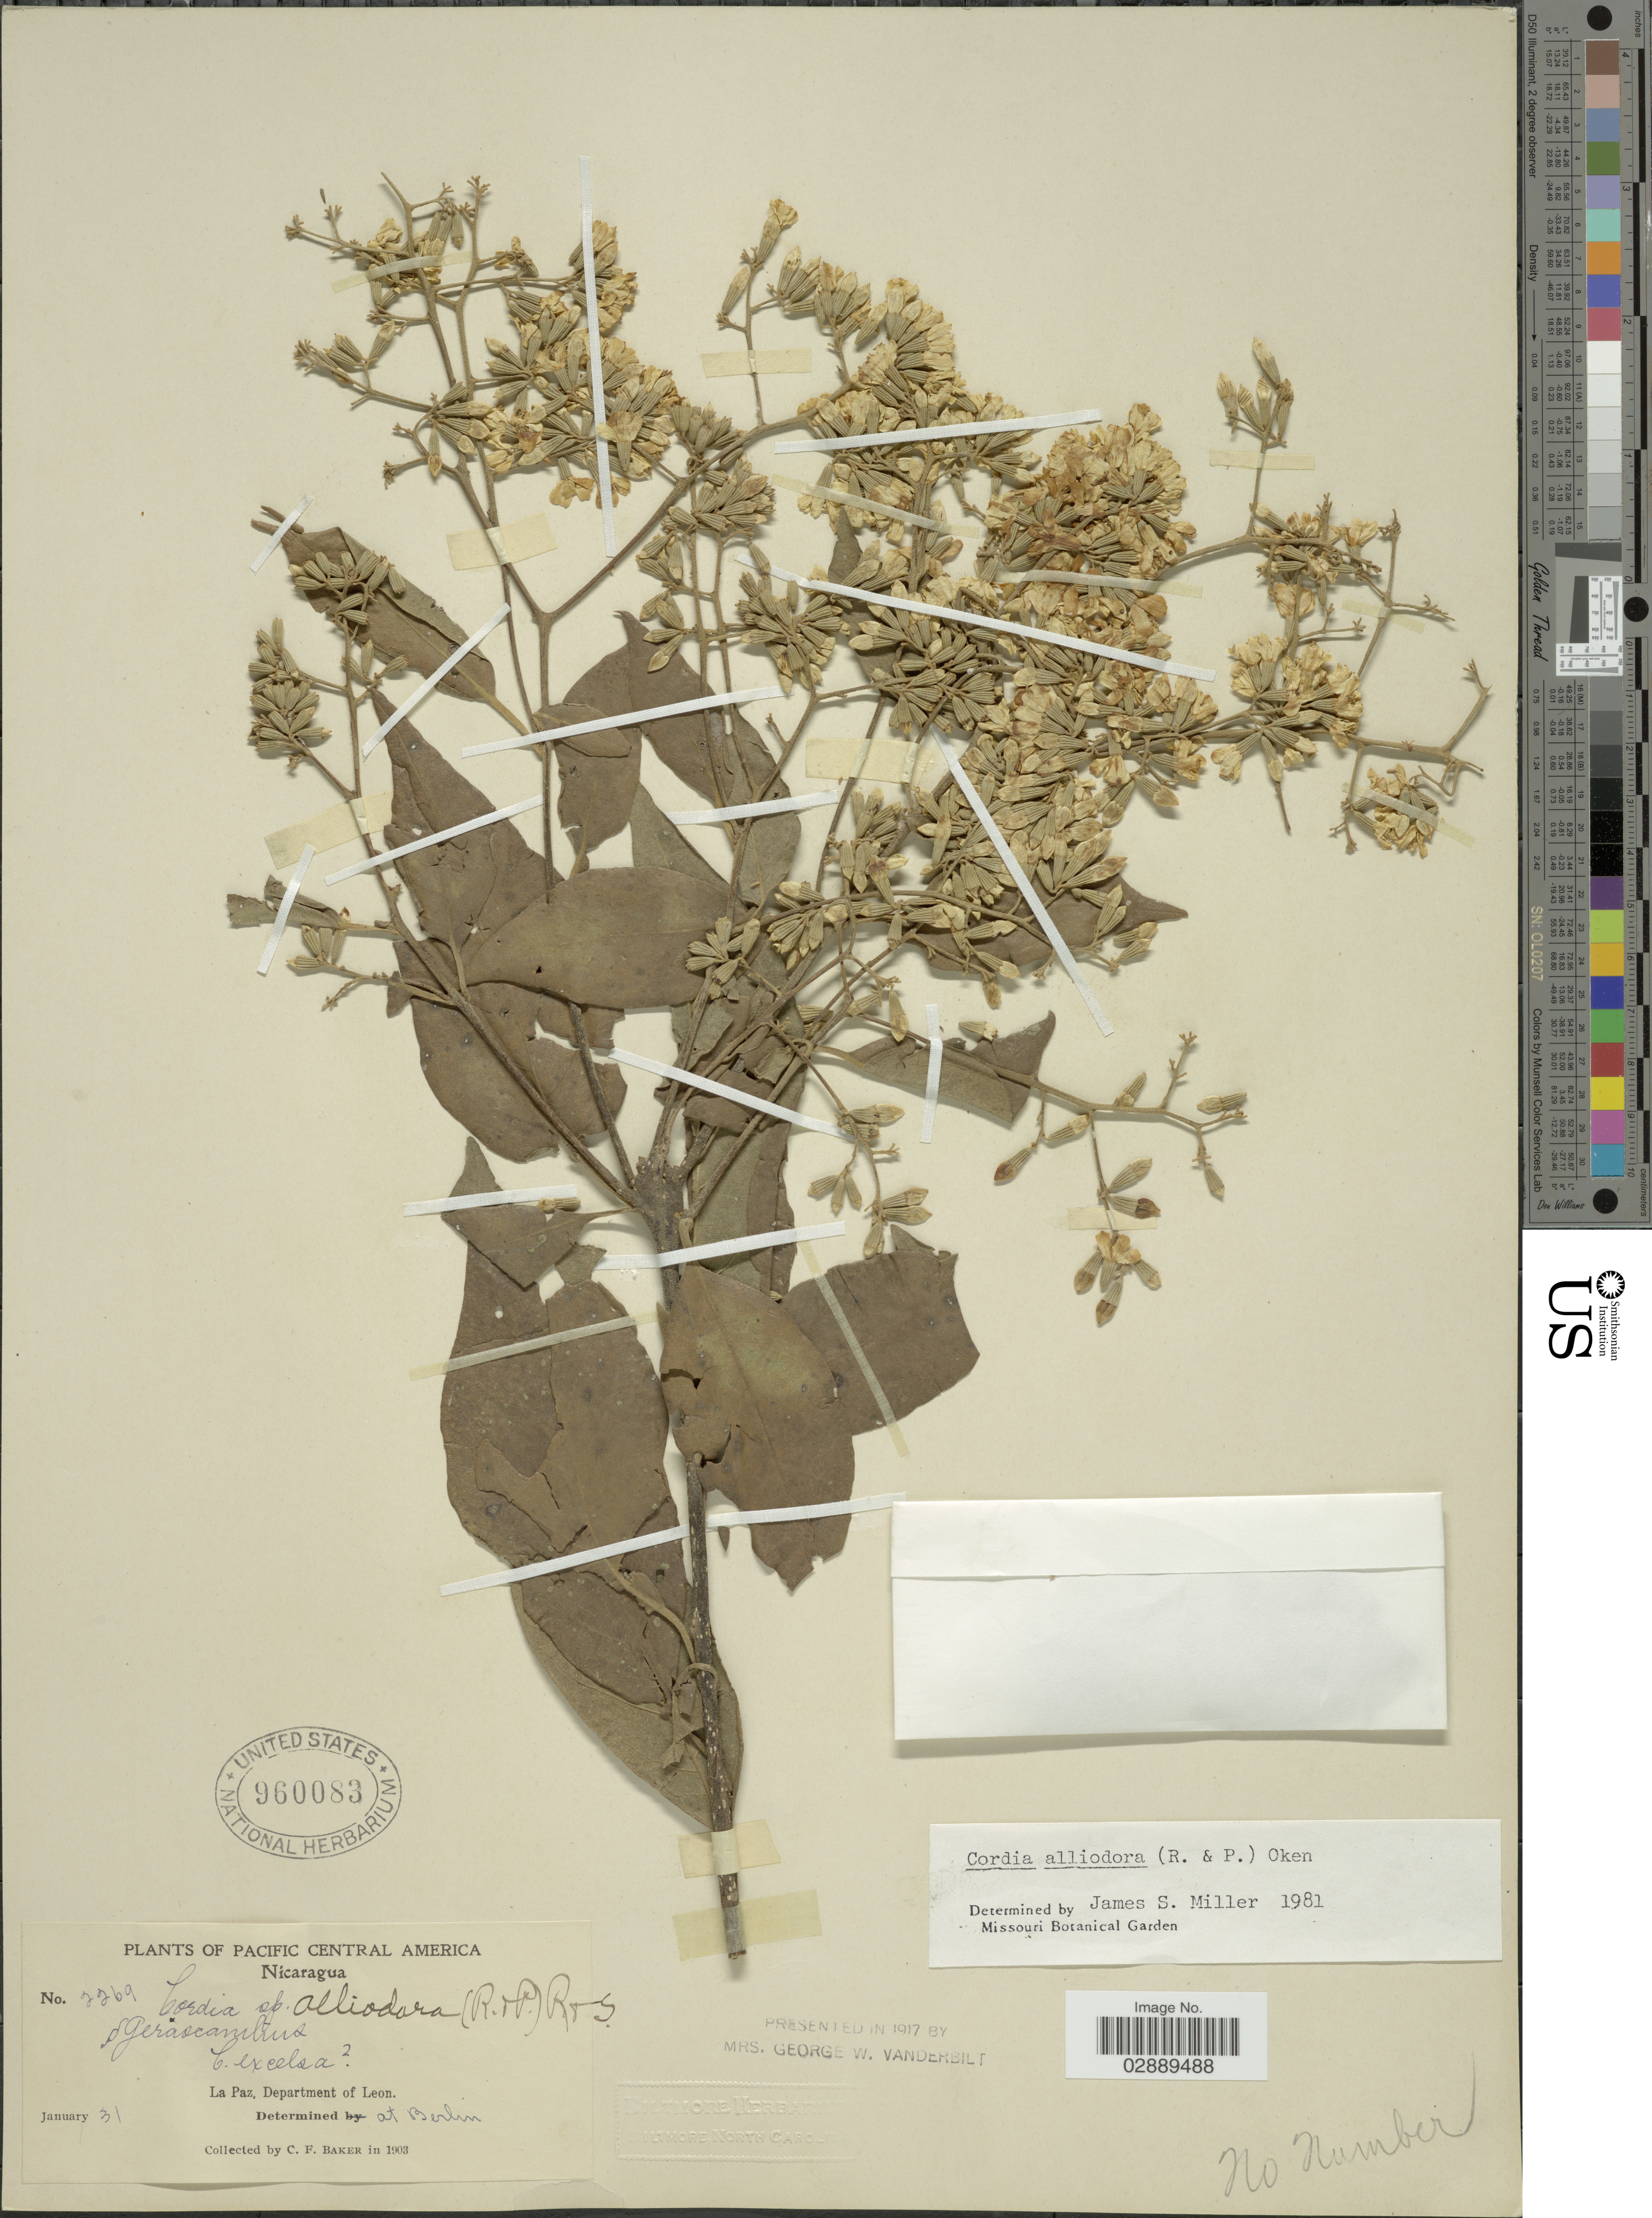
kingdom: Plantae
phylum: Tracheophyta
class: Magnoliopsida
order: Boraginales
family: Cordiaceae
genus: Cordia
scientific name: Cordia alliodora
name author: (Ruiz & Pav.) Oken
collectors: C. F. Baker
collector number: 2269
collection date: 1903-01-31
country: Nicaragua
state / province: Leon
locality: La Paz, Department of Leon.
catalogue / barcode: US 960083